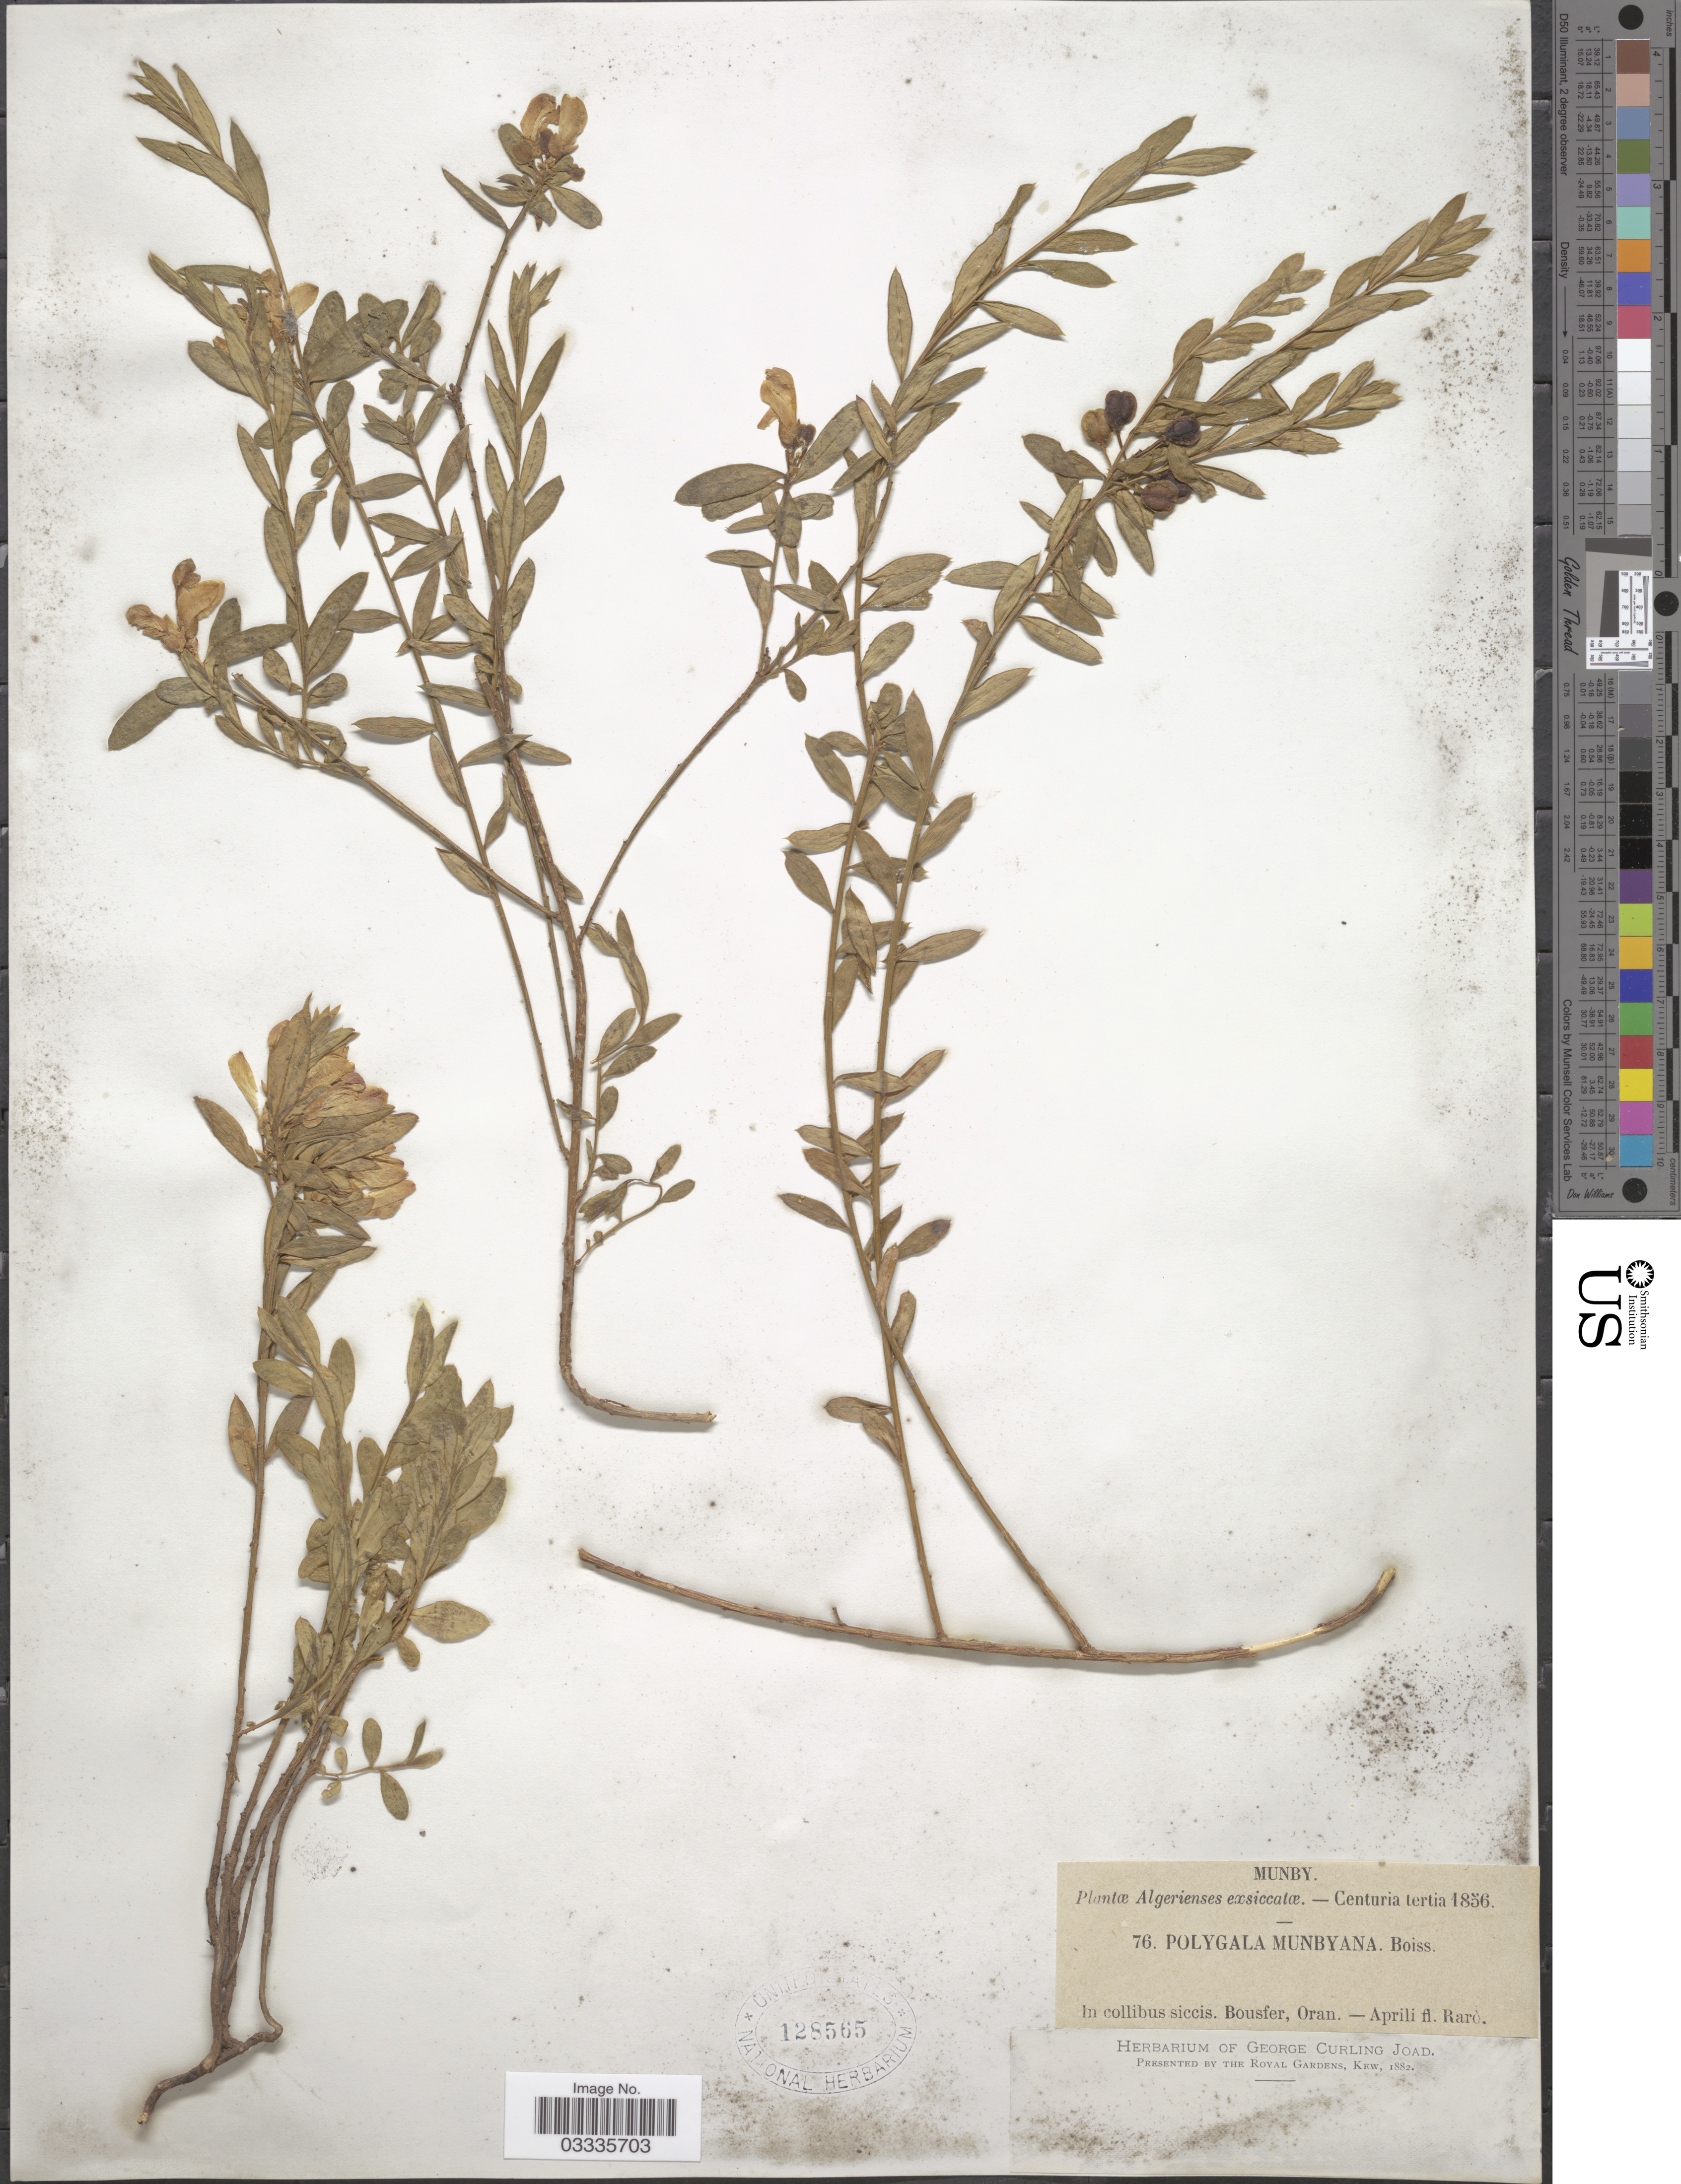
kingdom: Plantae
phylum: Tracheophyta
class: Magnoliopsida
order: Fabales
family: Polygalaceae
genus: Polygaloides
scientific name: Polygaloides munbyana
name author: (Boiss. & Reut.) O. Schwarz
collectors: Munby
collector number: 76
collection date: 1856-04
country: Algeria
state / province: Oran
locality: Bousfer.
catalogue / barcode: US 128565